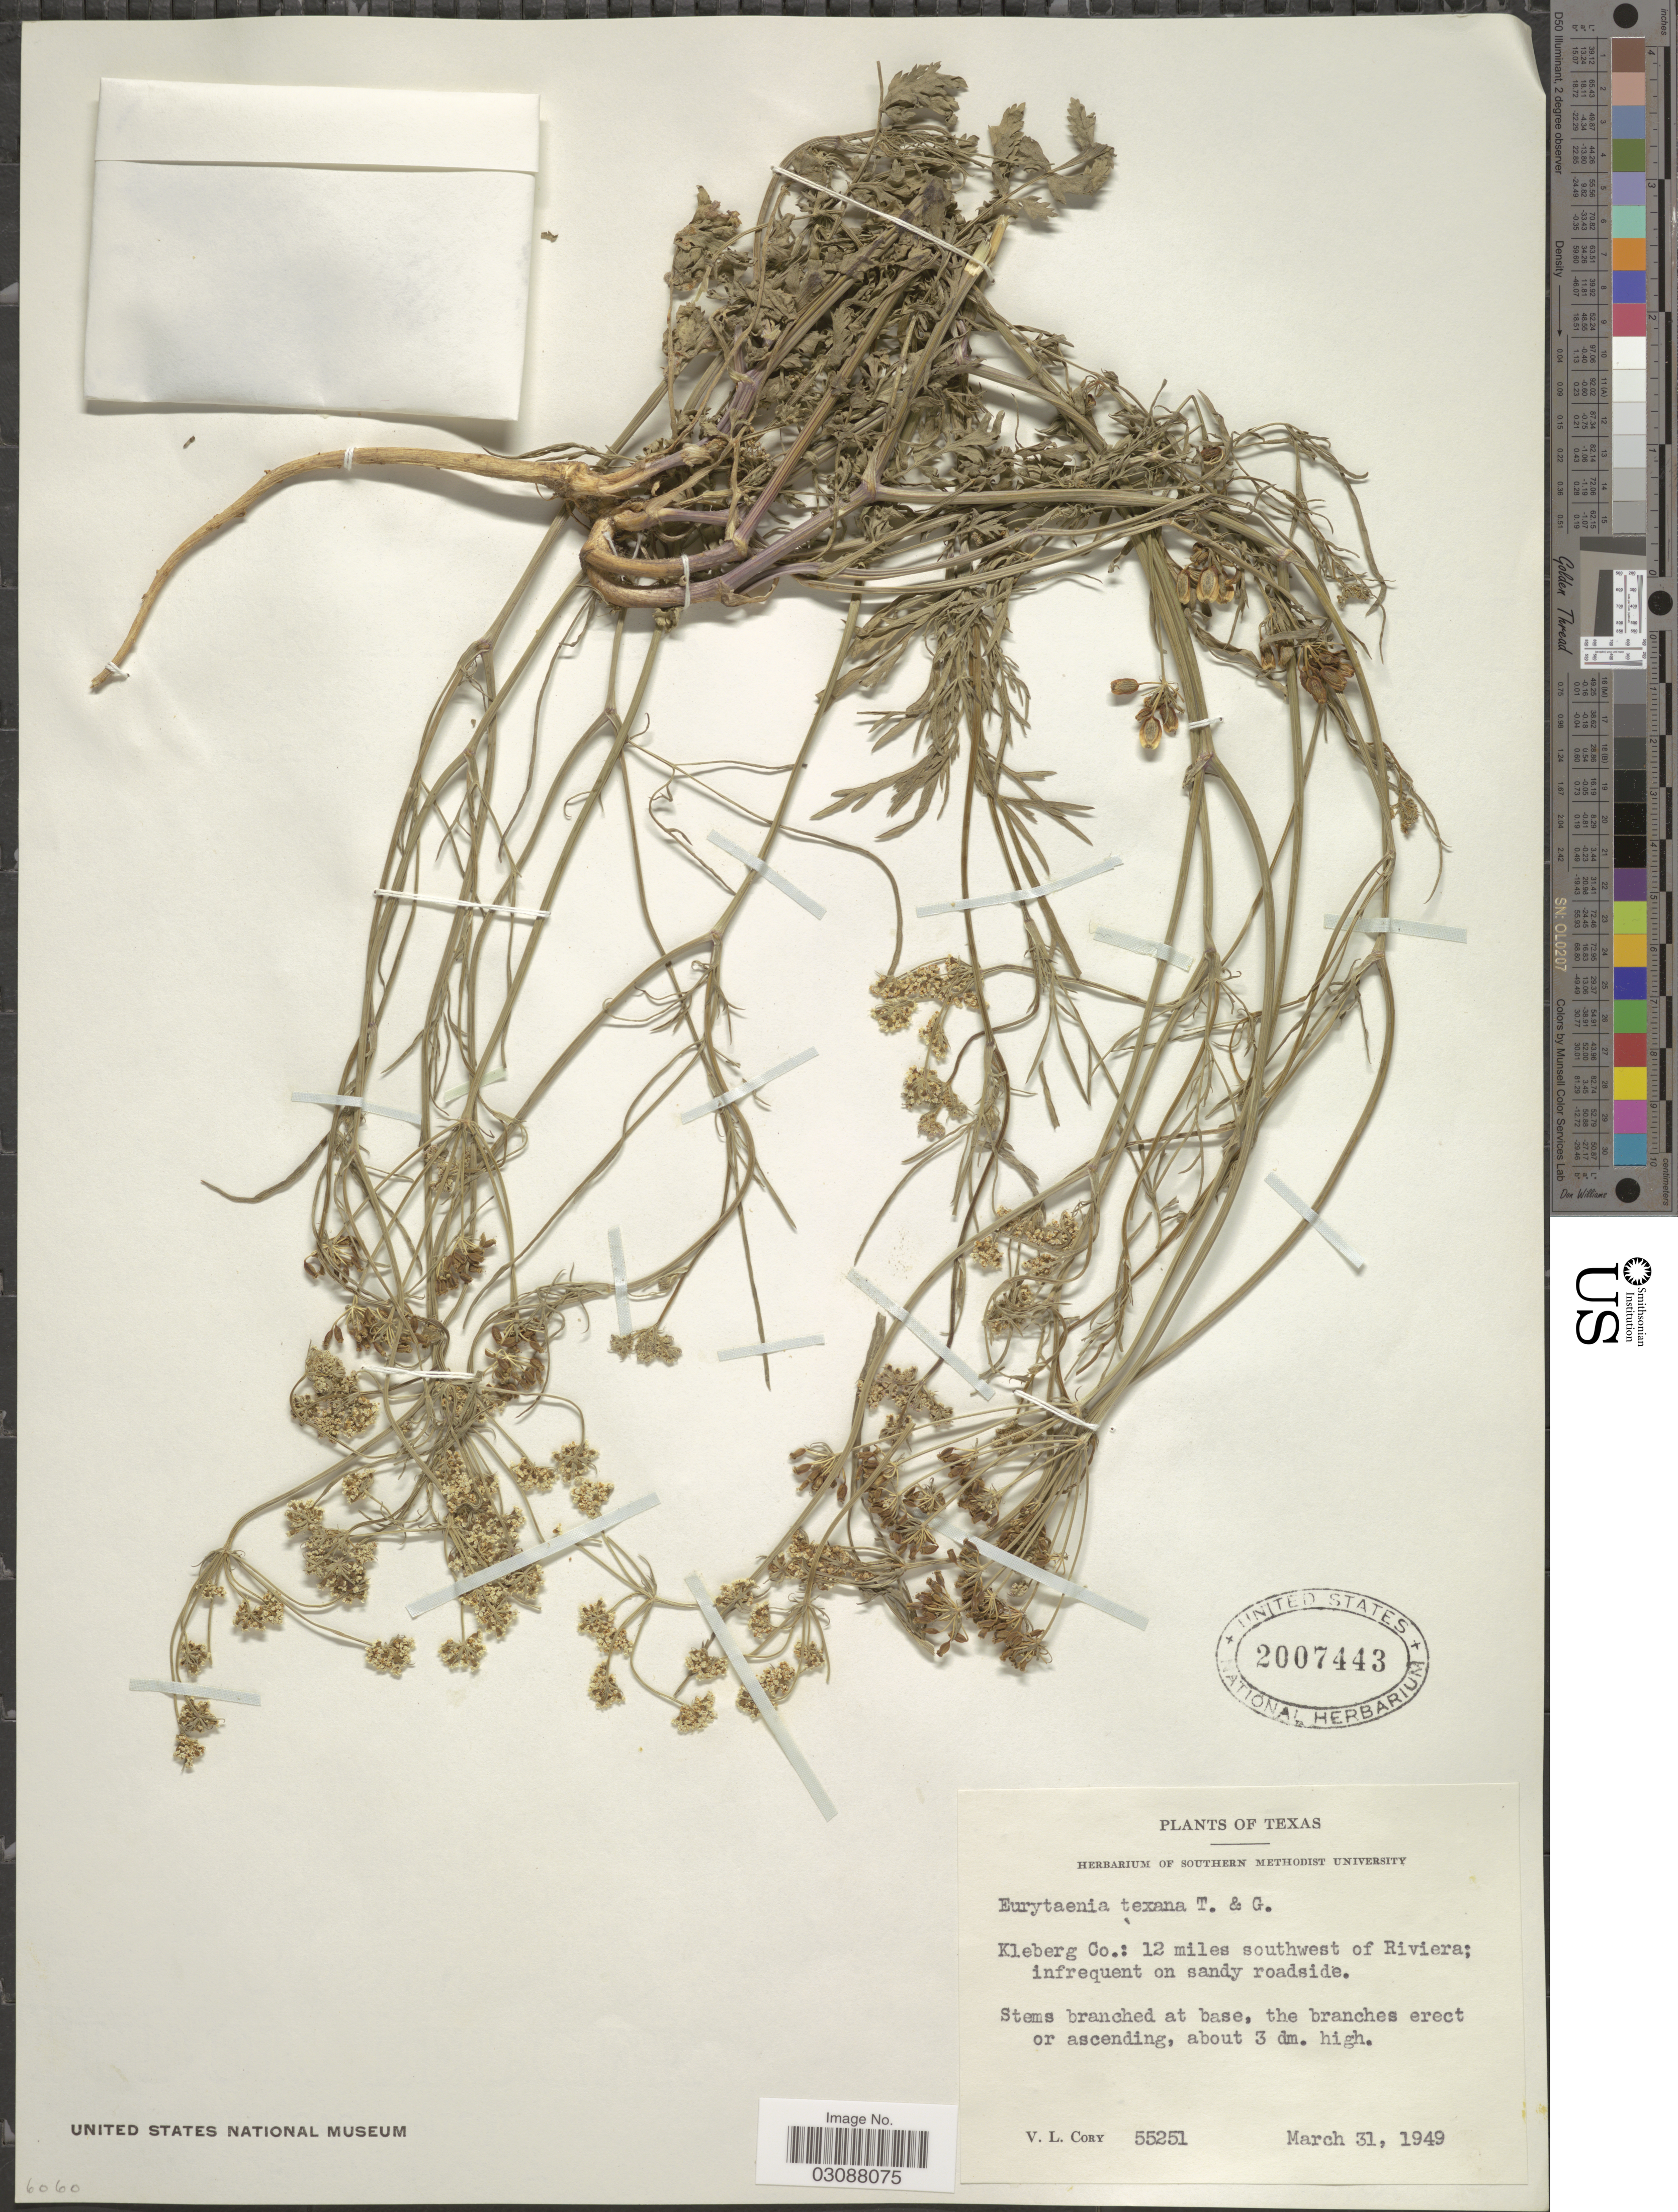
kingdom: Plantae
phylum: Tracheophyta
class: Magnoliopsida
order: Apiales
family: Apiaceae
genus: Eurytaenia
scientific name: Eurytaenia texana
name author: Torr. & A. Gray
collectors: V. Cory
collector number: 55251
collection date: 1949-03-31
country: United States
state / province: Texas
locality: Kleberg Co.: 12 miles southwest of Riviera; infrequent on sandy roadside.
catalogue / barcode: US 2007443